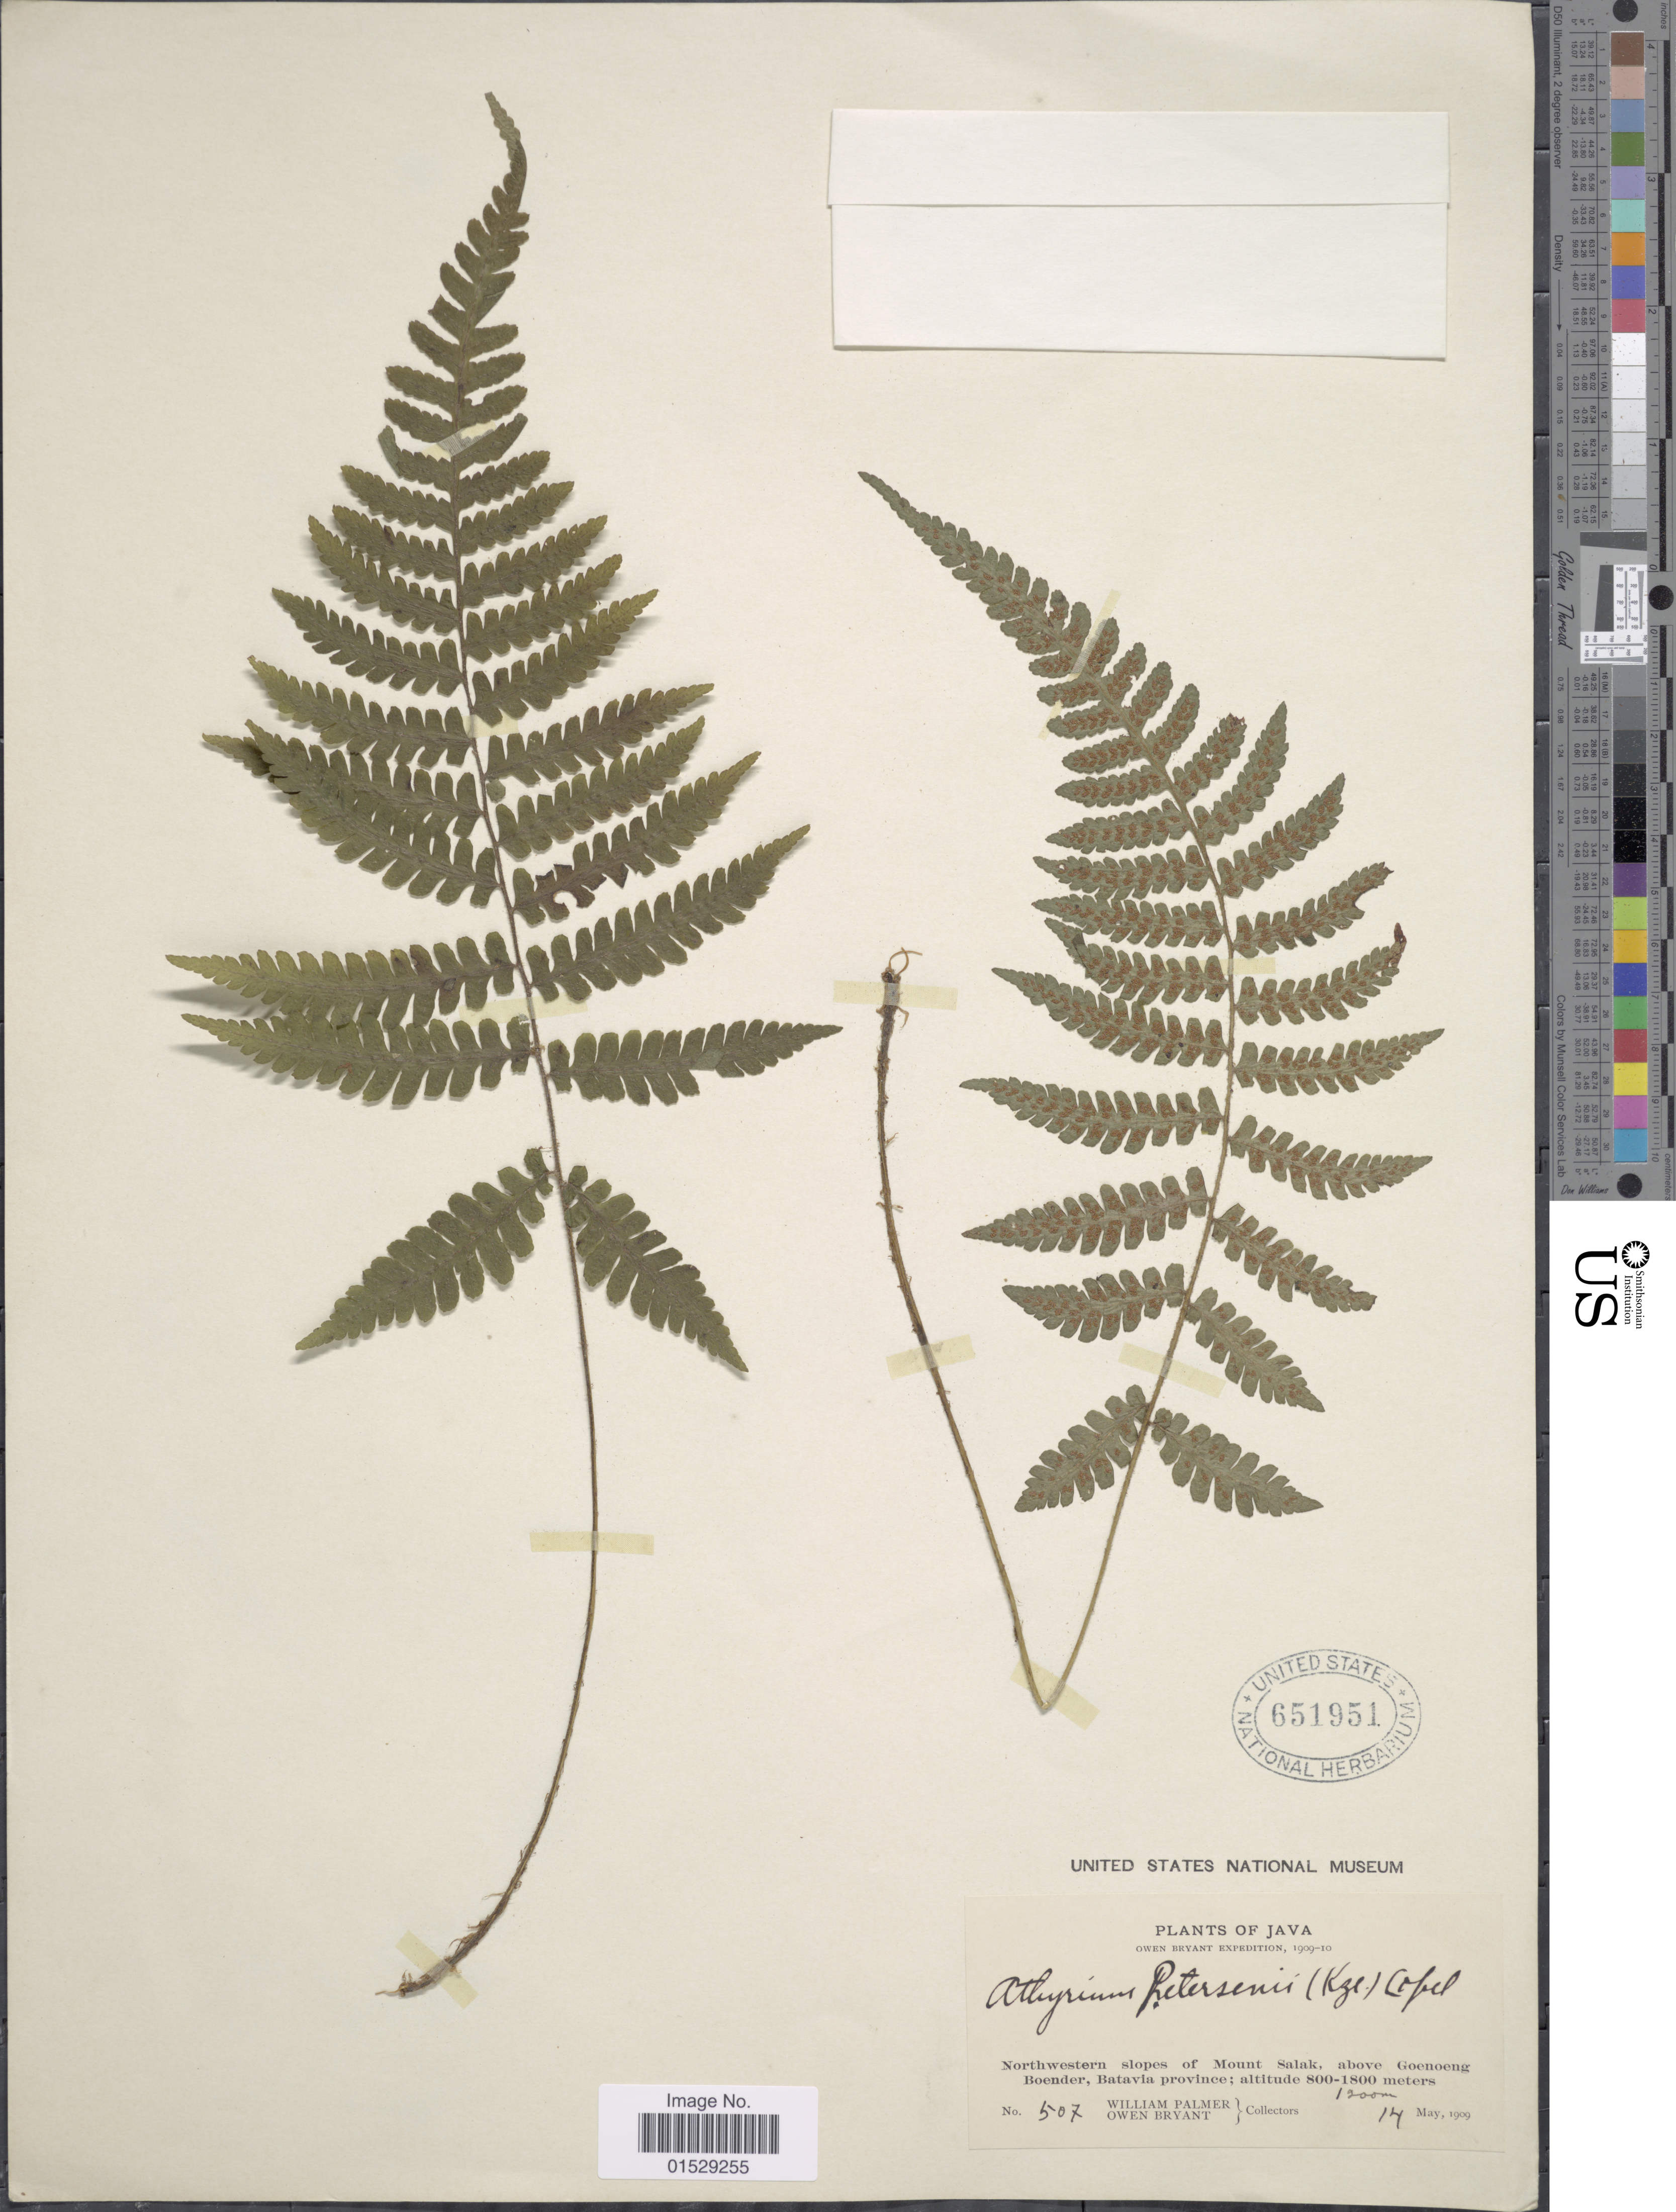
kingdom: Plantae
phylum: Tracheophyta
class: Polypodiopsida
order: Polypodiales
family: Athyriaceae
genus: Deparia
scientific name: Deparia petersenii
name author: (Kunze) M. Kato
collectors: W. Palmer & O. Bryant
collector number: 507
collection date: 1909-05-14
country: Indonesia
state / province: Java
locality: Northwestern slopes of Mount Salak, above Goenoeng Boender, Batavia province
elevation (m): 1200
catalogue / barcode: US 651951